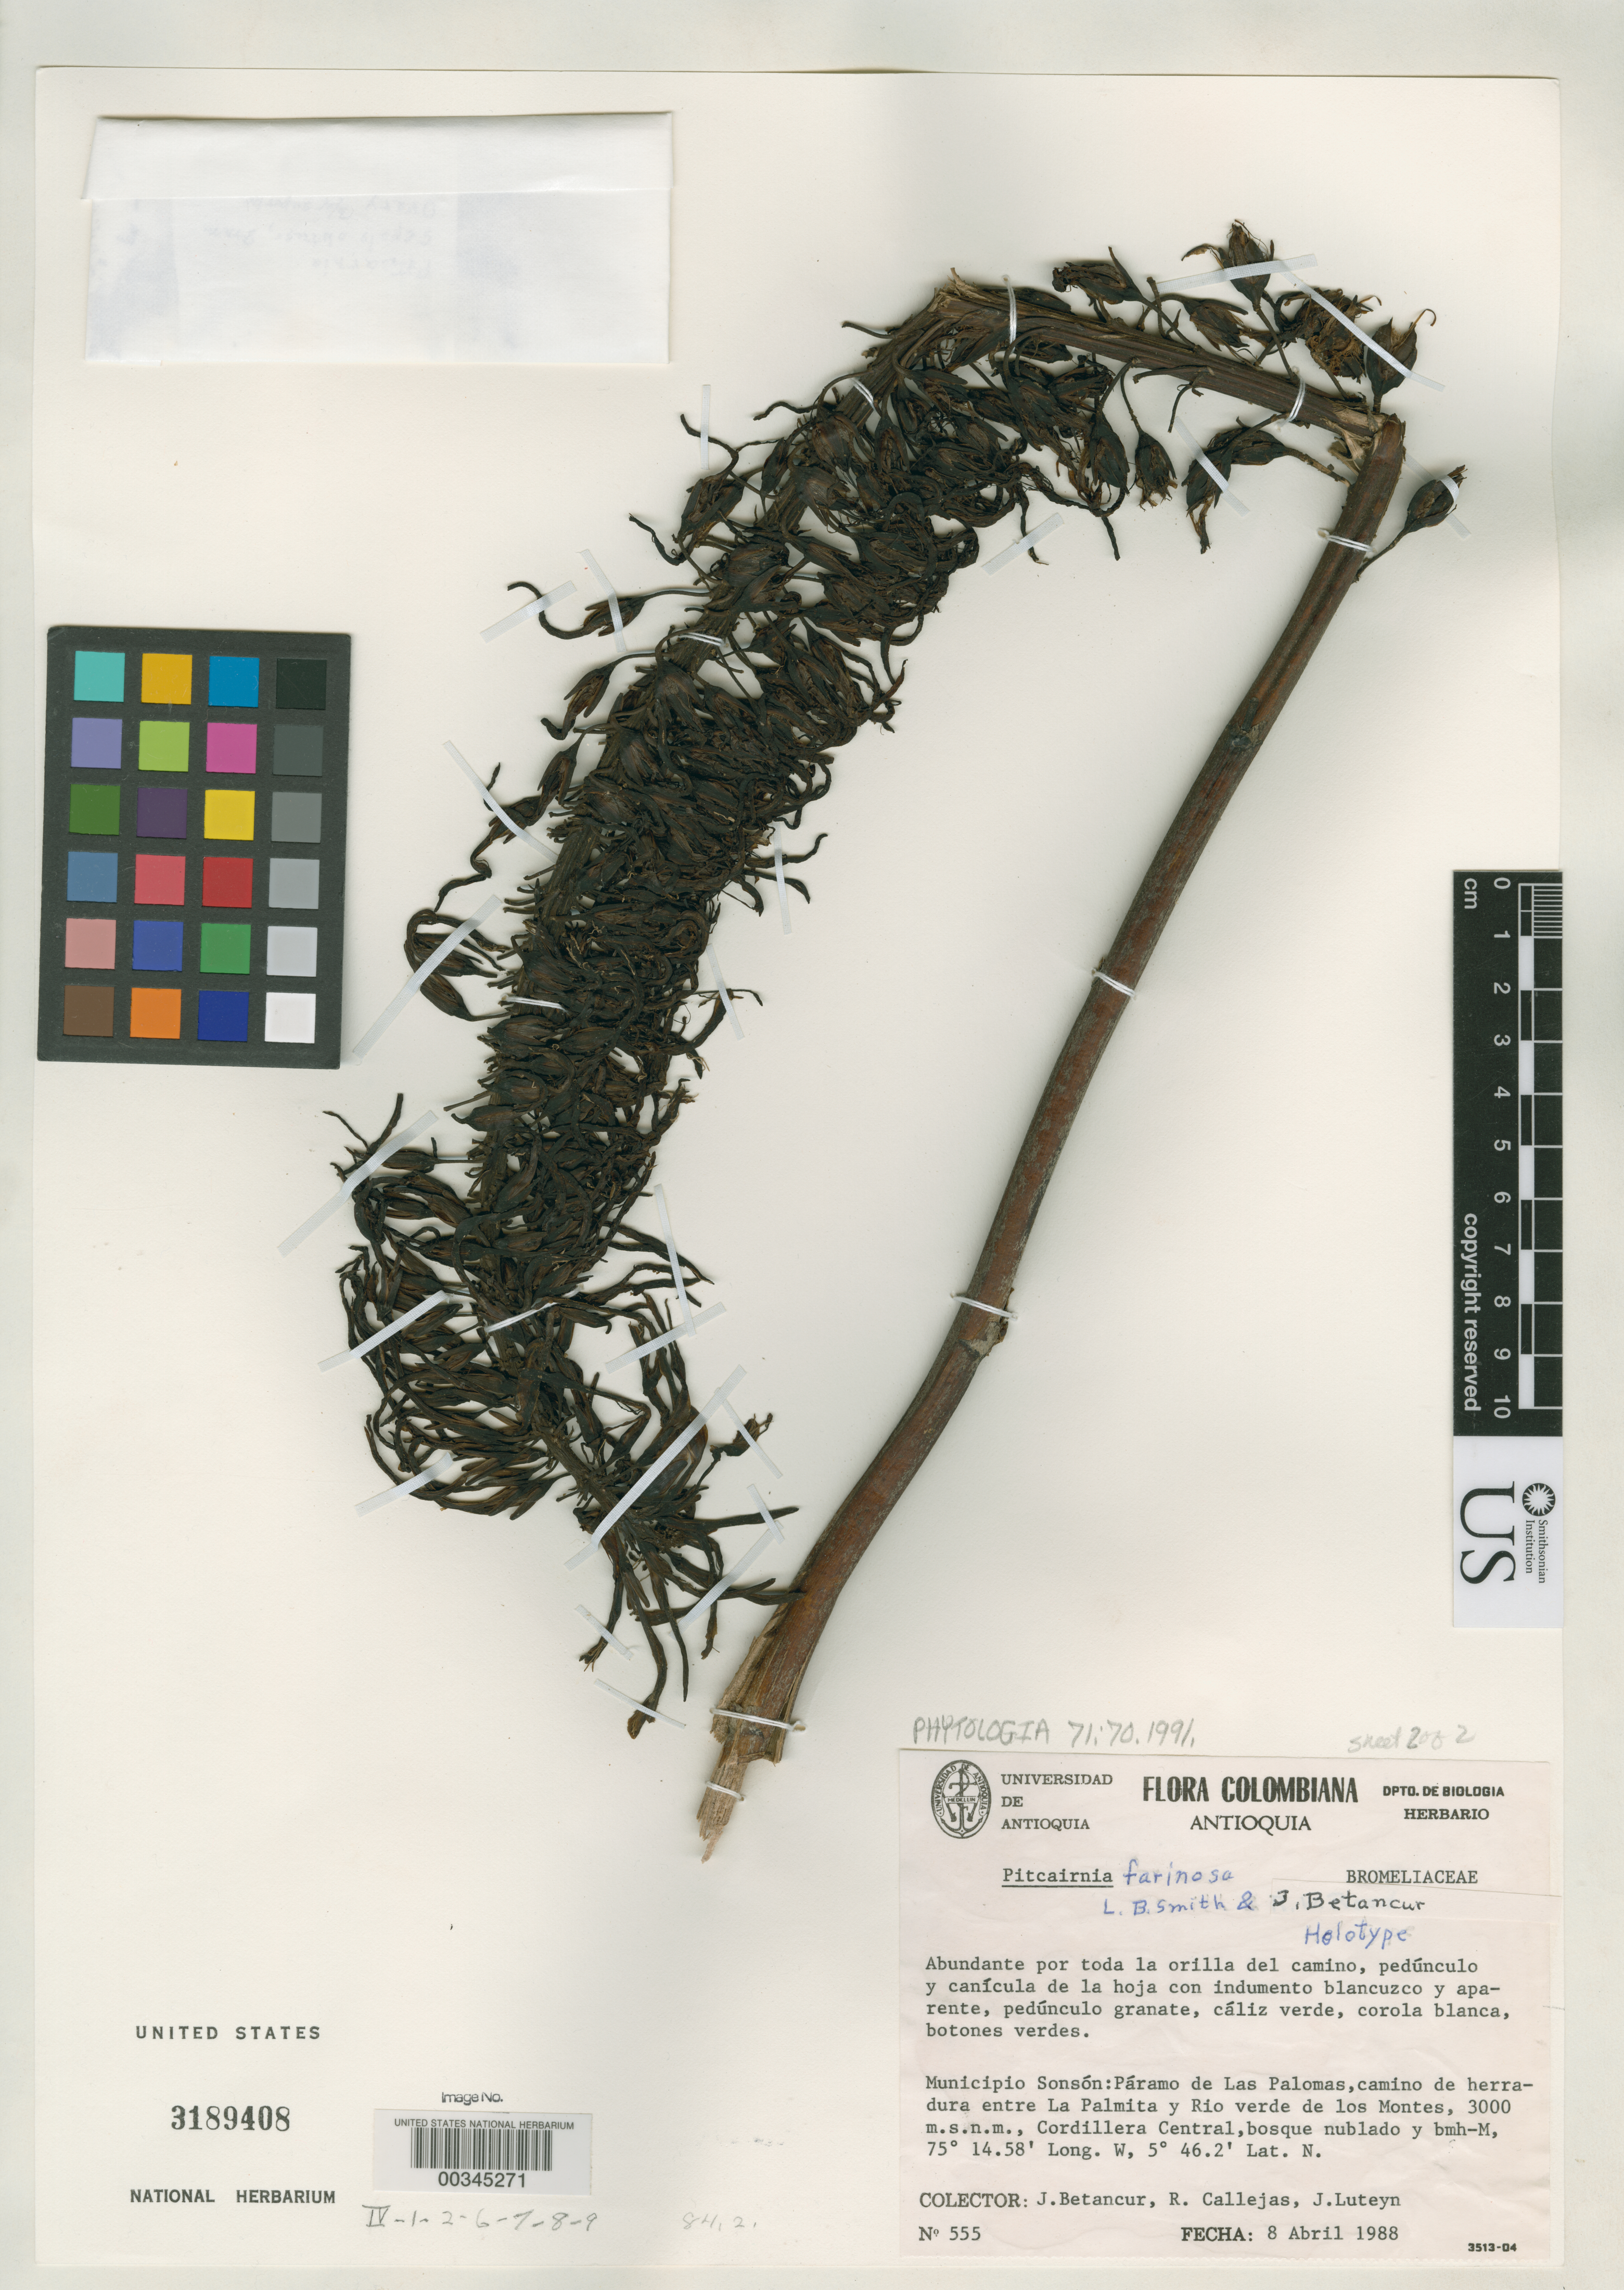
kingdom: Plantae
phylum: Tracheophyta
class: Liliopsida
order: Poales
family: Bromeliaceae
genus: Pitcairnia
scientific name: Pitcairnia farinosa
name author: L.B. Sm. & Betancur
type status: Holotype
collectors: J. C. Betancur, R. Callejas & J. L. Luteyn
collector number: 555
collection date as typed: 08 Apr 1988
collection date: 1988-04-08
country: Colombia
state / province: Antioquia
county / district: Sonsón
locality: Paramo de Las PaLomas, paved road between La Palmita & Rio Verde de Los Montes, Cordillera Central.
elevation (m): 3000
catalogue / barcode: US 3189408